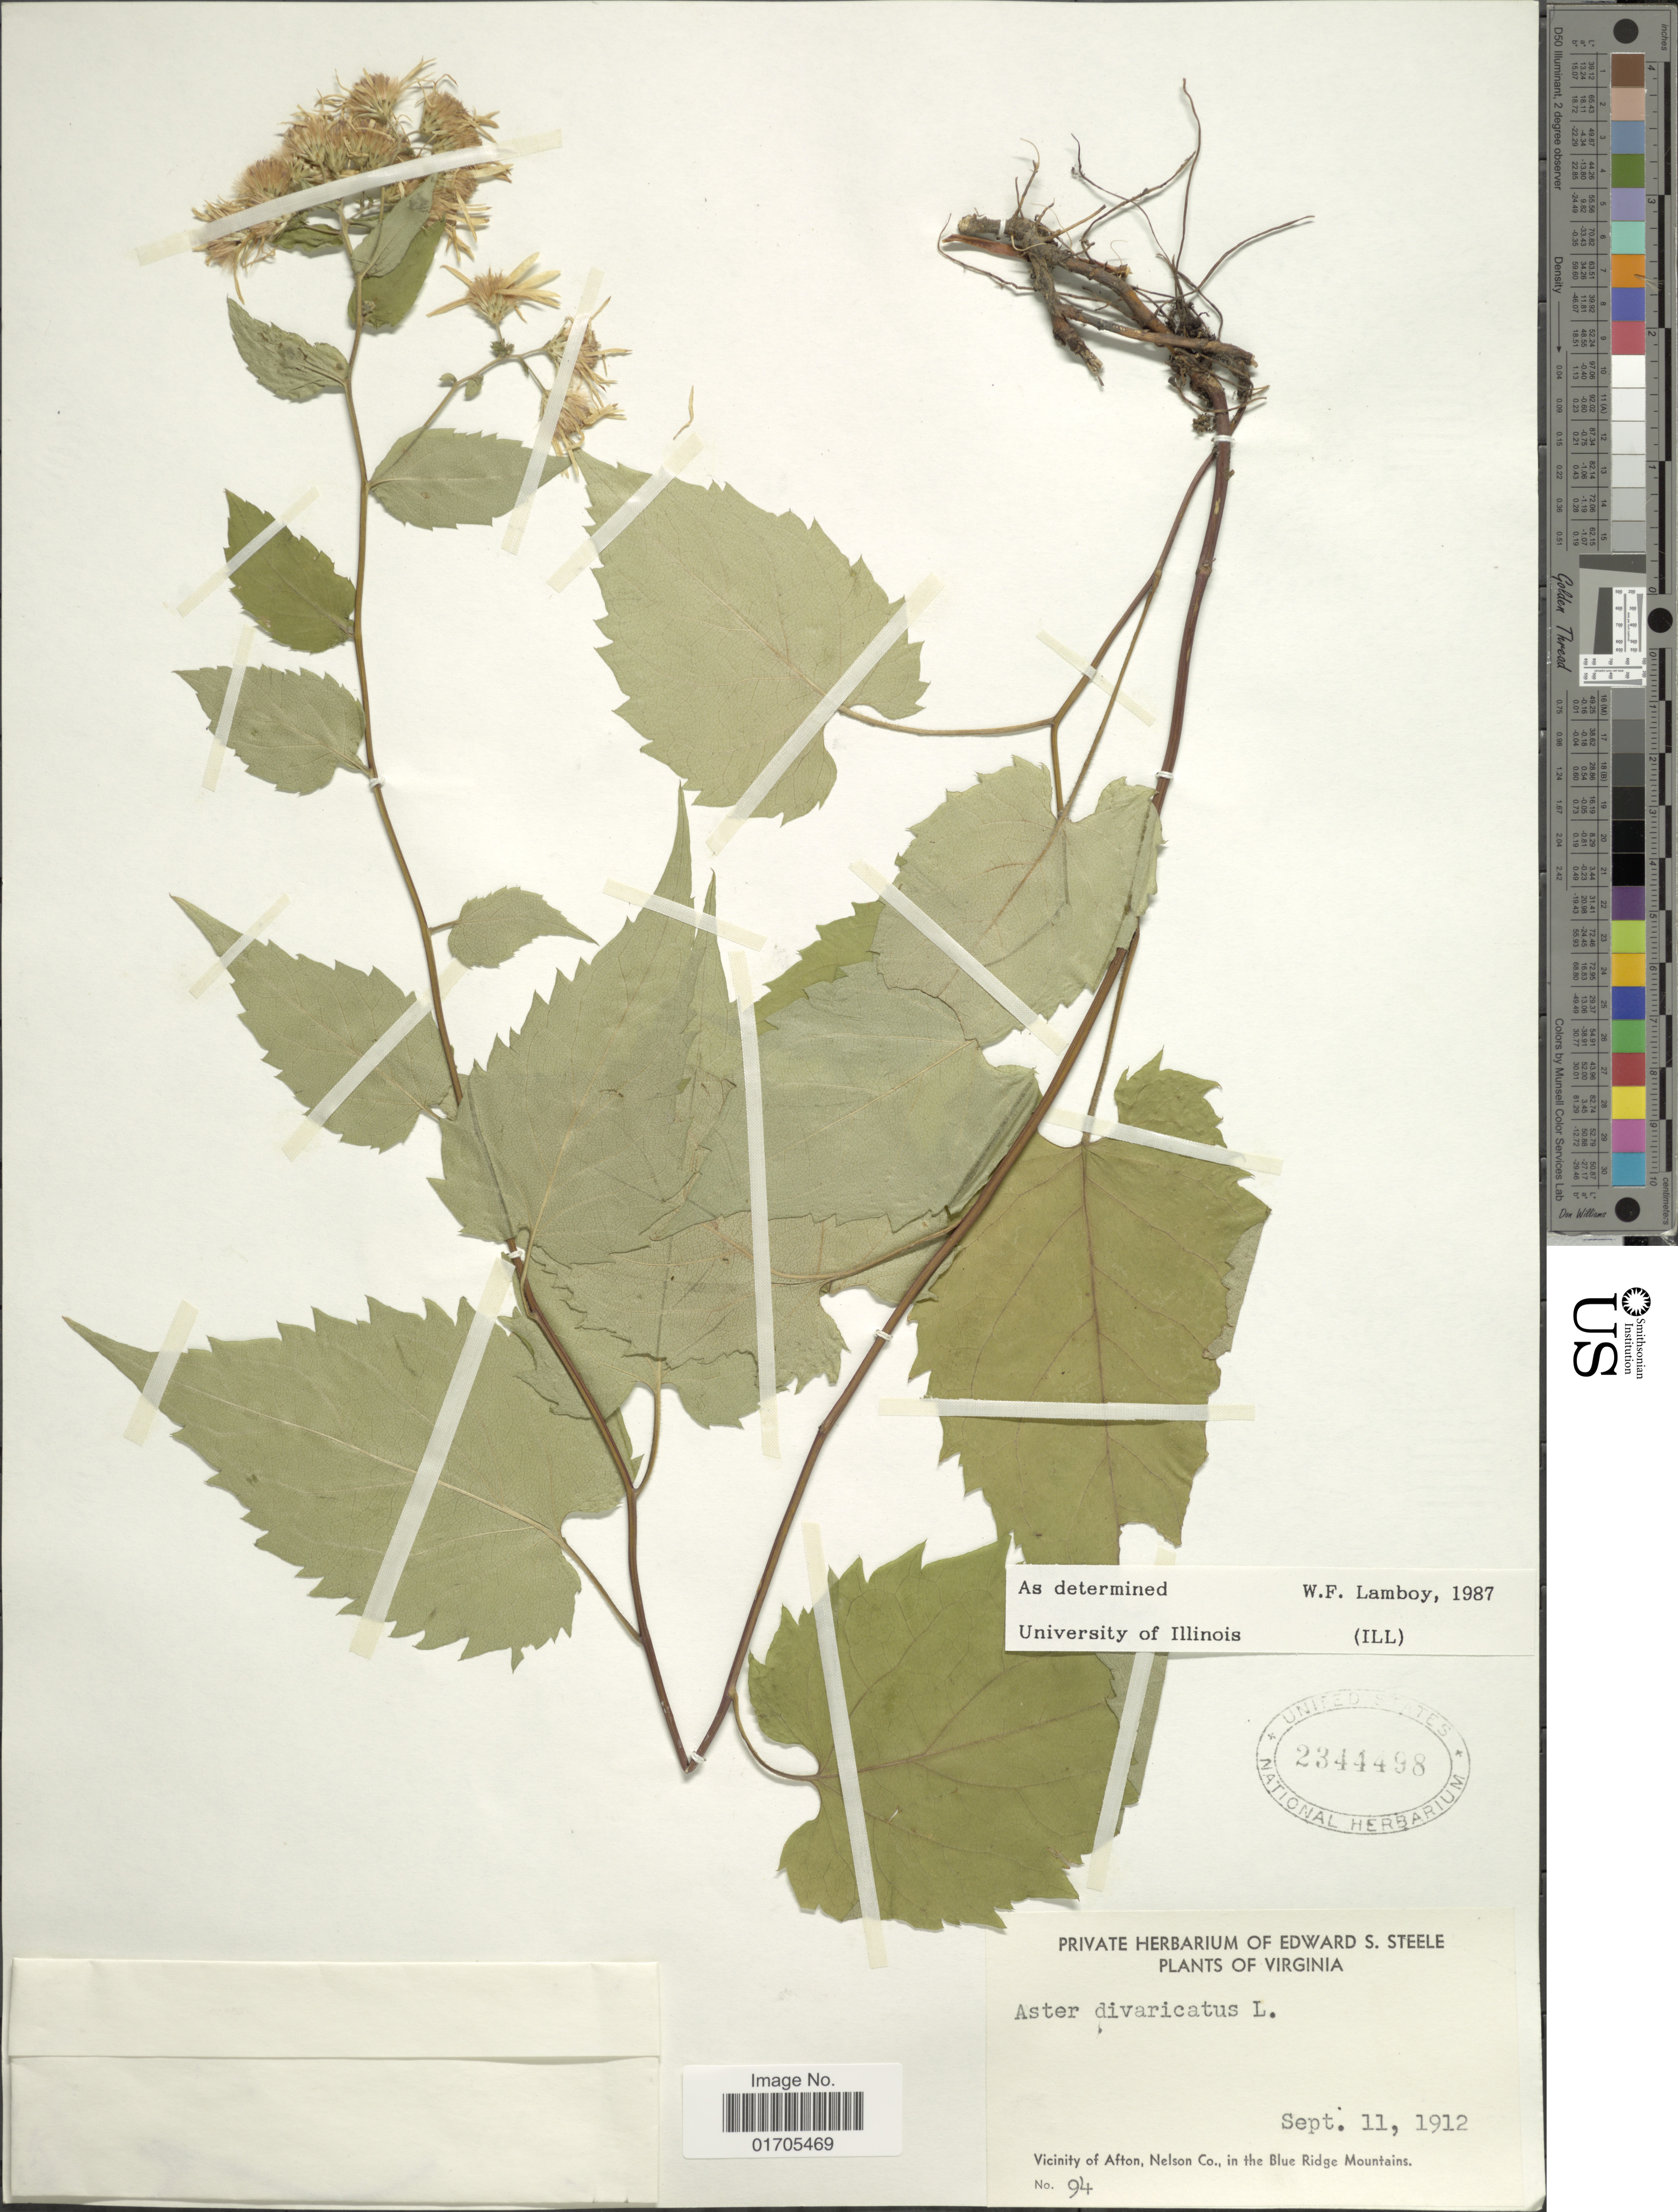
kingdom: Plantae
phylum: Tracheophyta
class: Magnoliopsida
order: Asterales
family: Asteraceae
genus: Eurybia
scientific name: Eurybia divaricata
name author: (L.) G.L. Nesom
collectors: ex herb. Edward S. Steele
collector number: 94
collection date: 1912-09-11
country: United States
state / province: Virginia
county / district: Nelson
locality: Virginia. Vicinity of Afton, Nelson Co., in the Blue Ridge Mountains.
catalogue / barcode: US 2344498